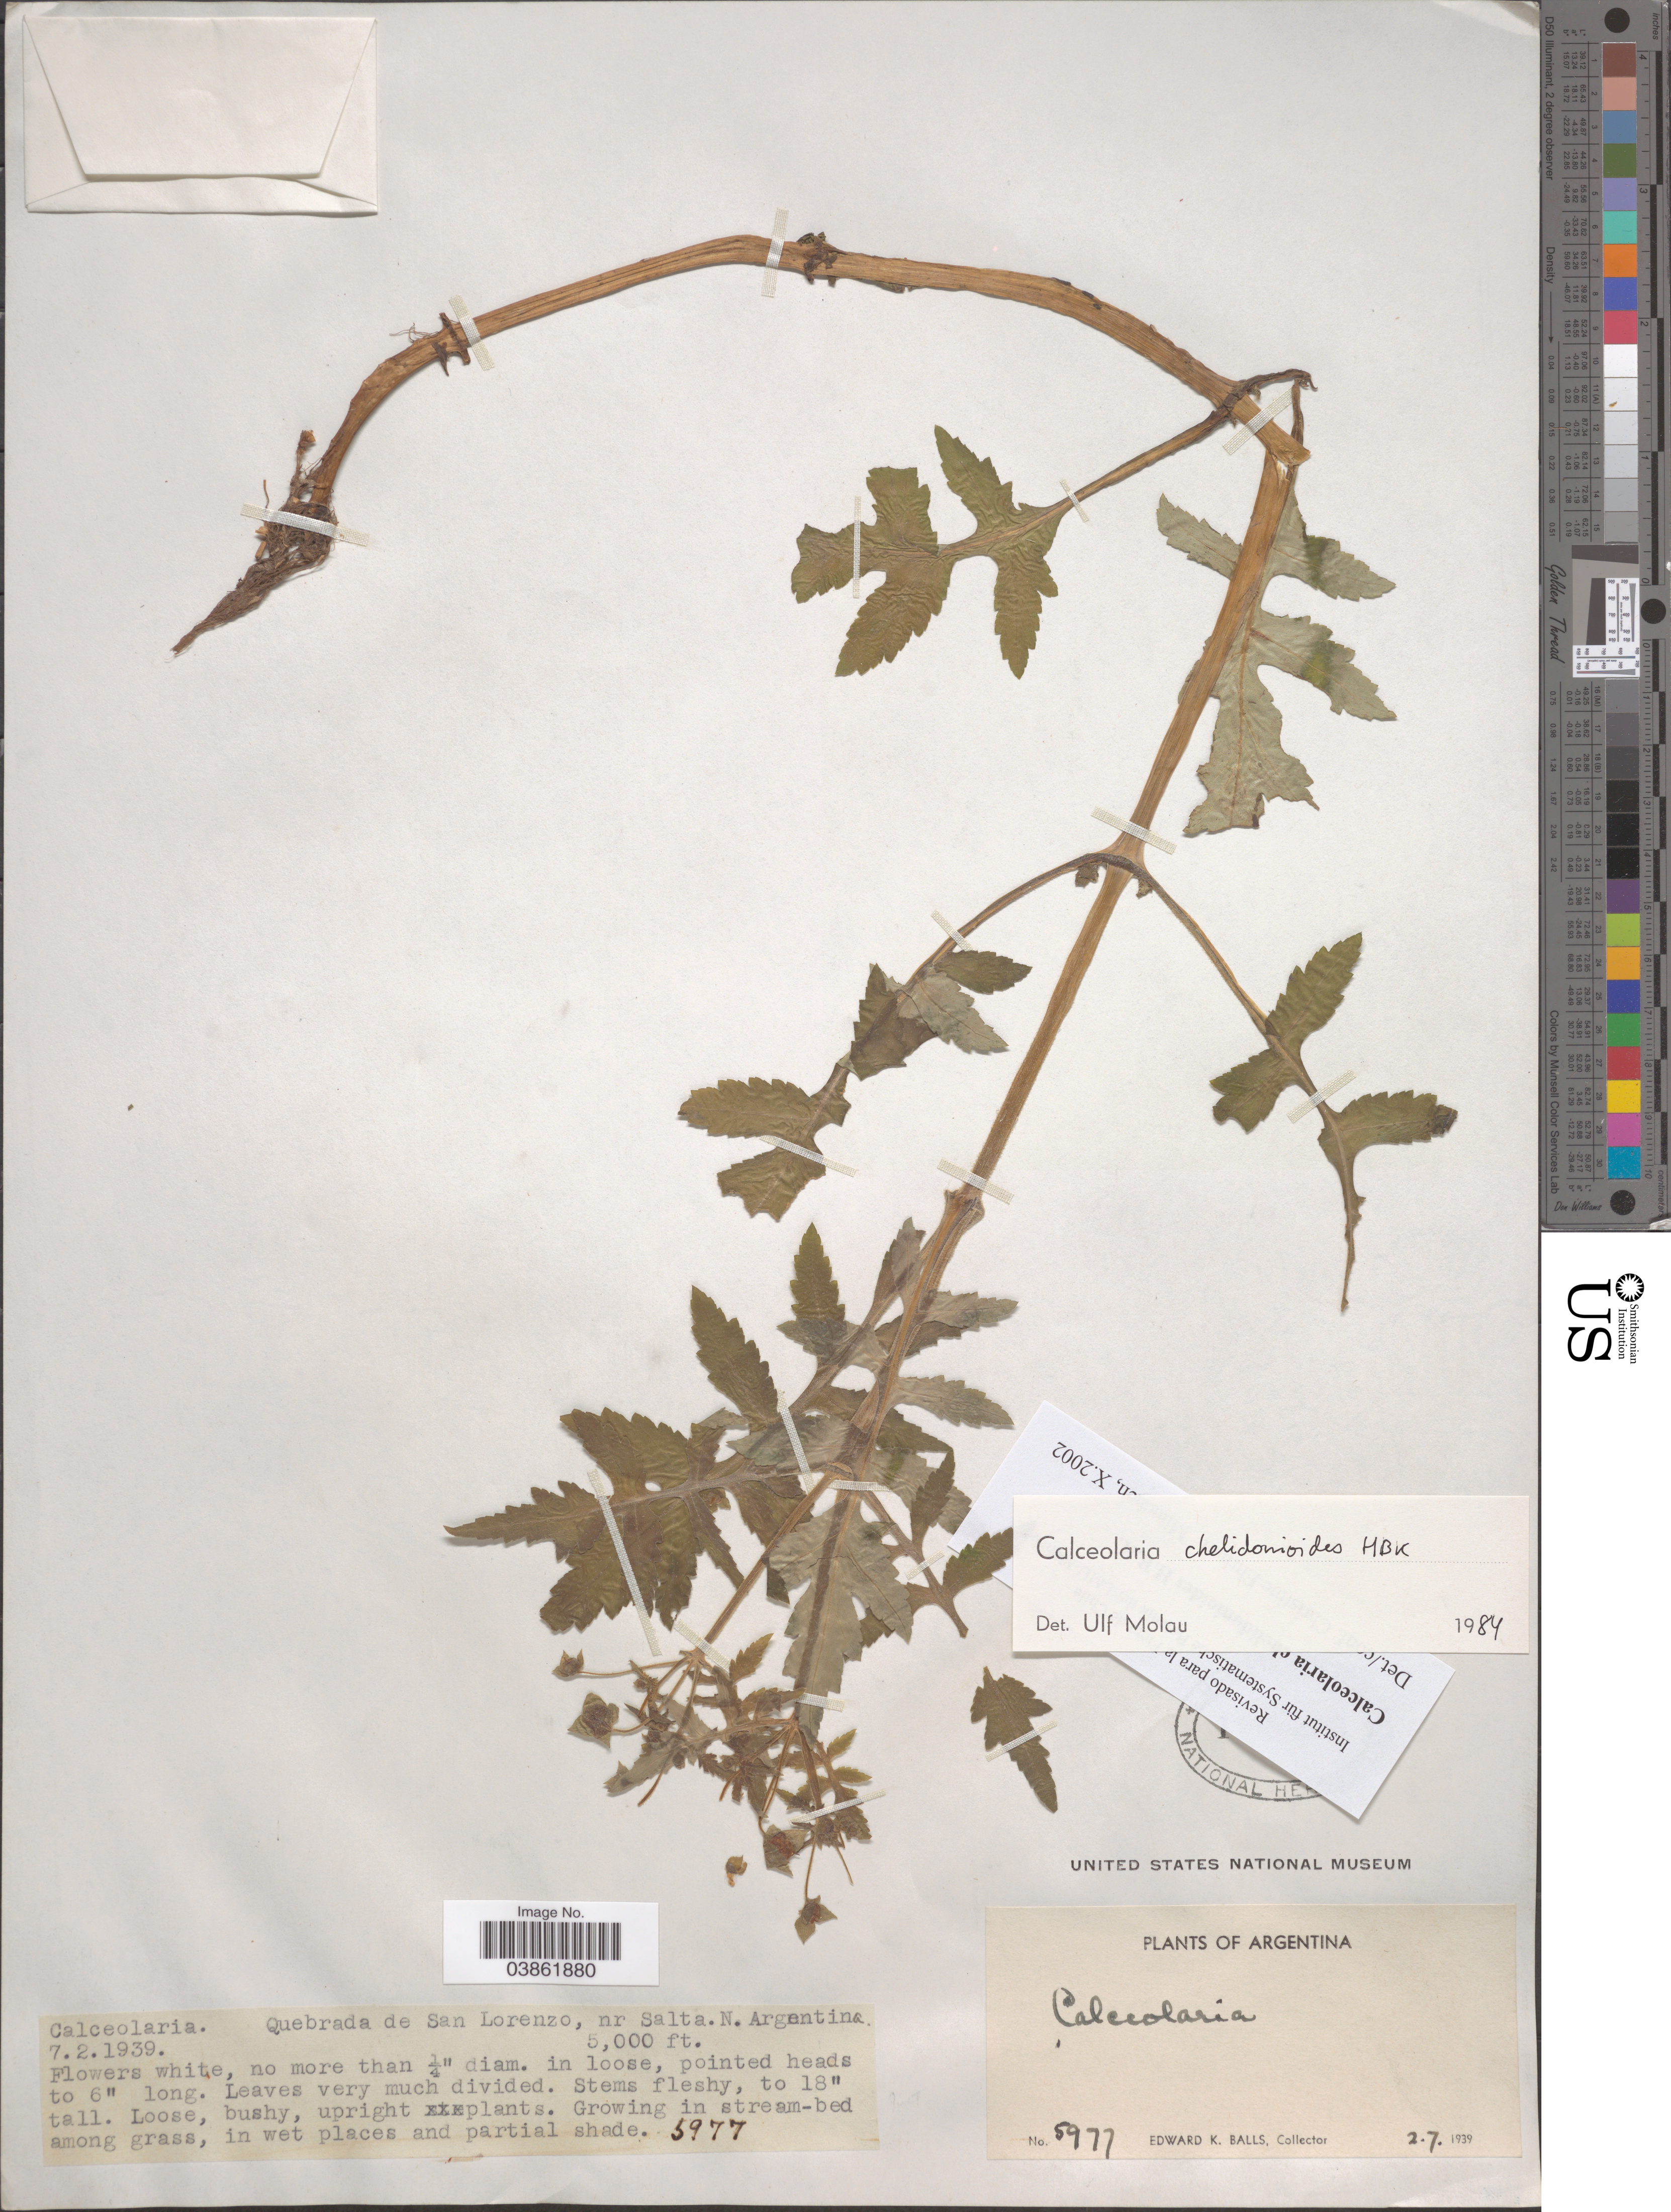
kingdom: Plantae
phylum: Tracheophyta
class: Magnoliopsida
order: Lamiales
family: Calceolariaceae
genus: Calceolaria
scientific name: Calceolaria chelidonioides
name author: Kunth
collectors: E. K. Balls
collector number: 5977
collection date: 1939-02-07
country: Argentina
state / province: Salta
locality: Quebrada de San Lorenzo, nr Salta. N. Argentina.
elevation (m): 1524